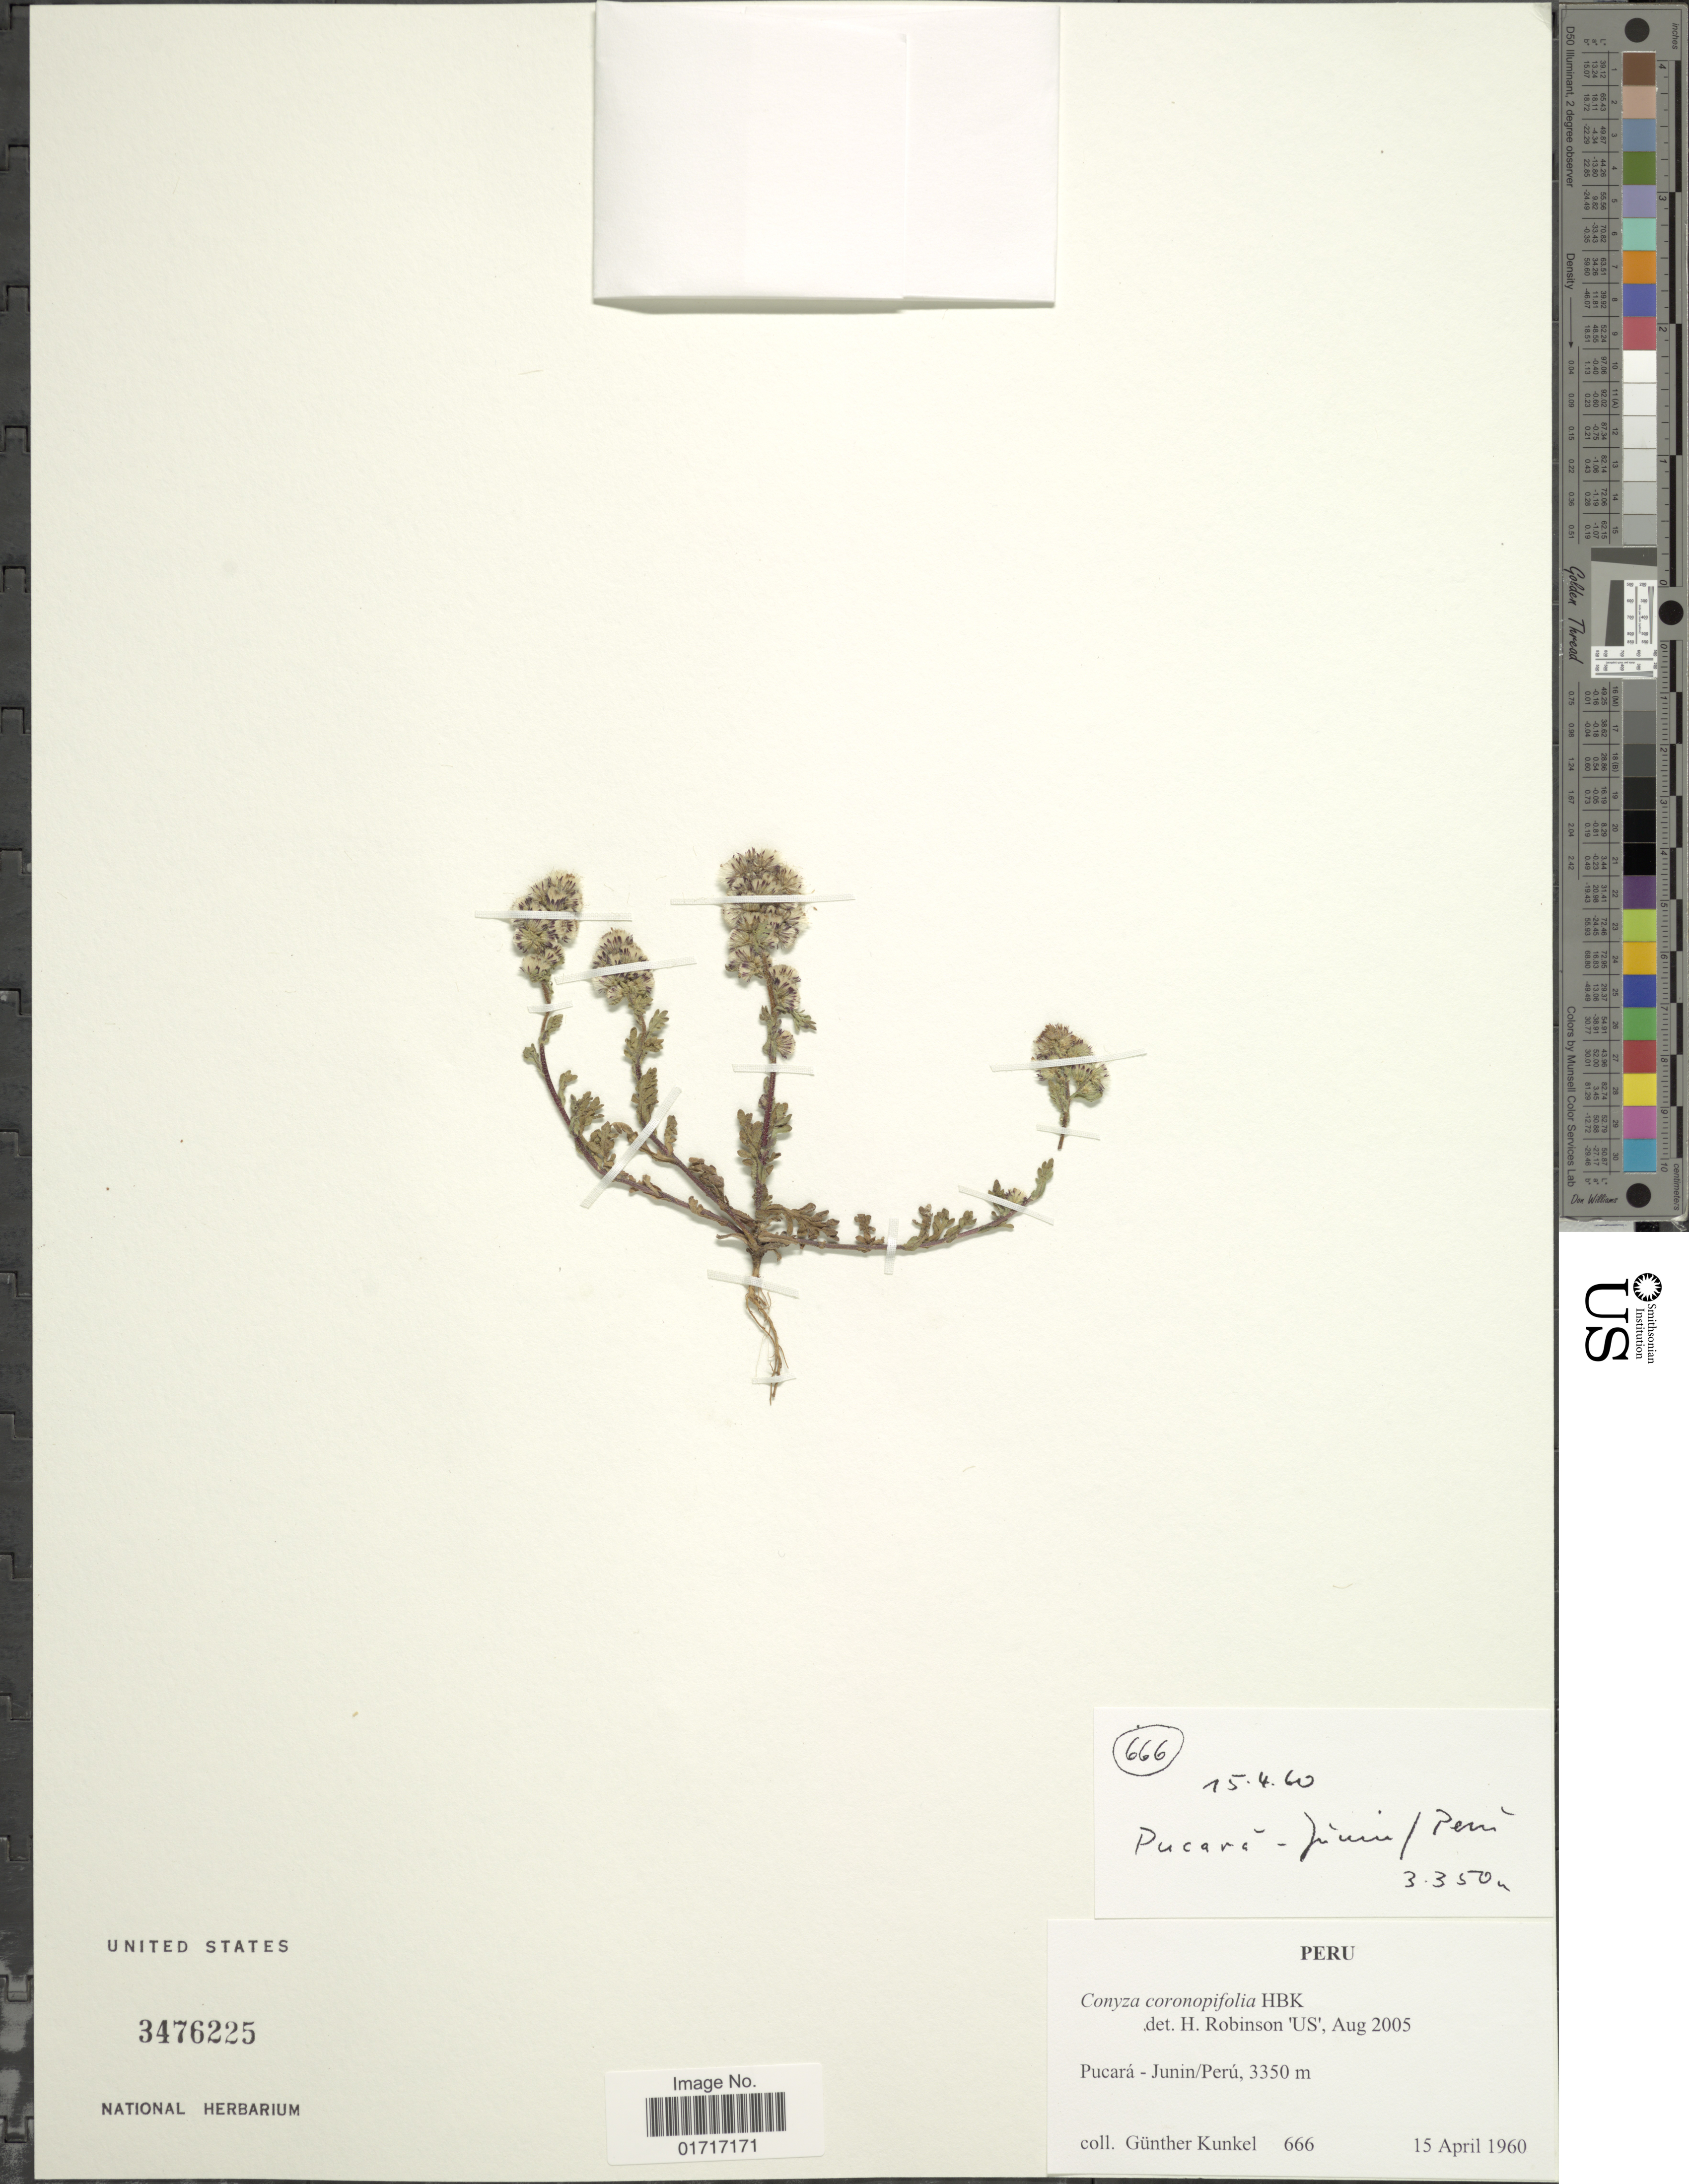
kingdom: Plantae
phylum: Tracheophyta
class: Magnoliopsida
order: Asterales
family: Asteraceae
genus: Conyza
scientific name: Conyza coronopifolia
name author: Kunth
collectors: G. Kunkel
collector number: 666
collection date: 1960-04-15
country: Peru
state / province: Junín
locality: Pucara - Junin/Peru.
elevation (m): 3350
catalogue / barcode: US 3476225